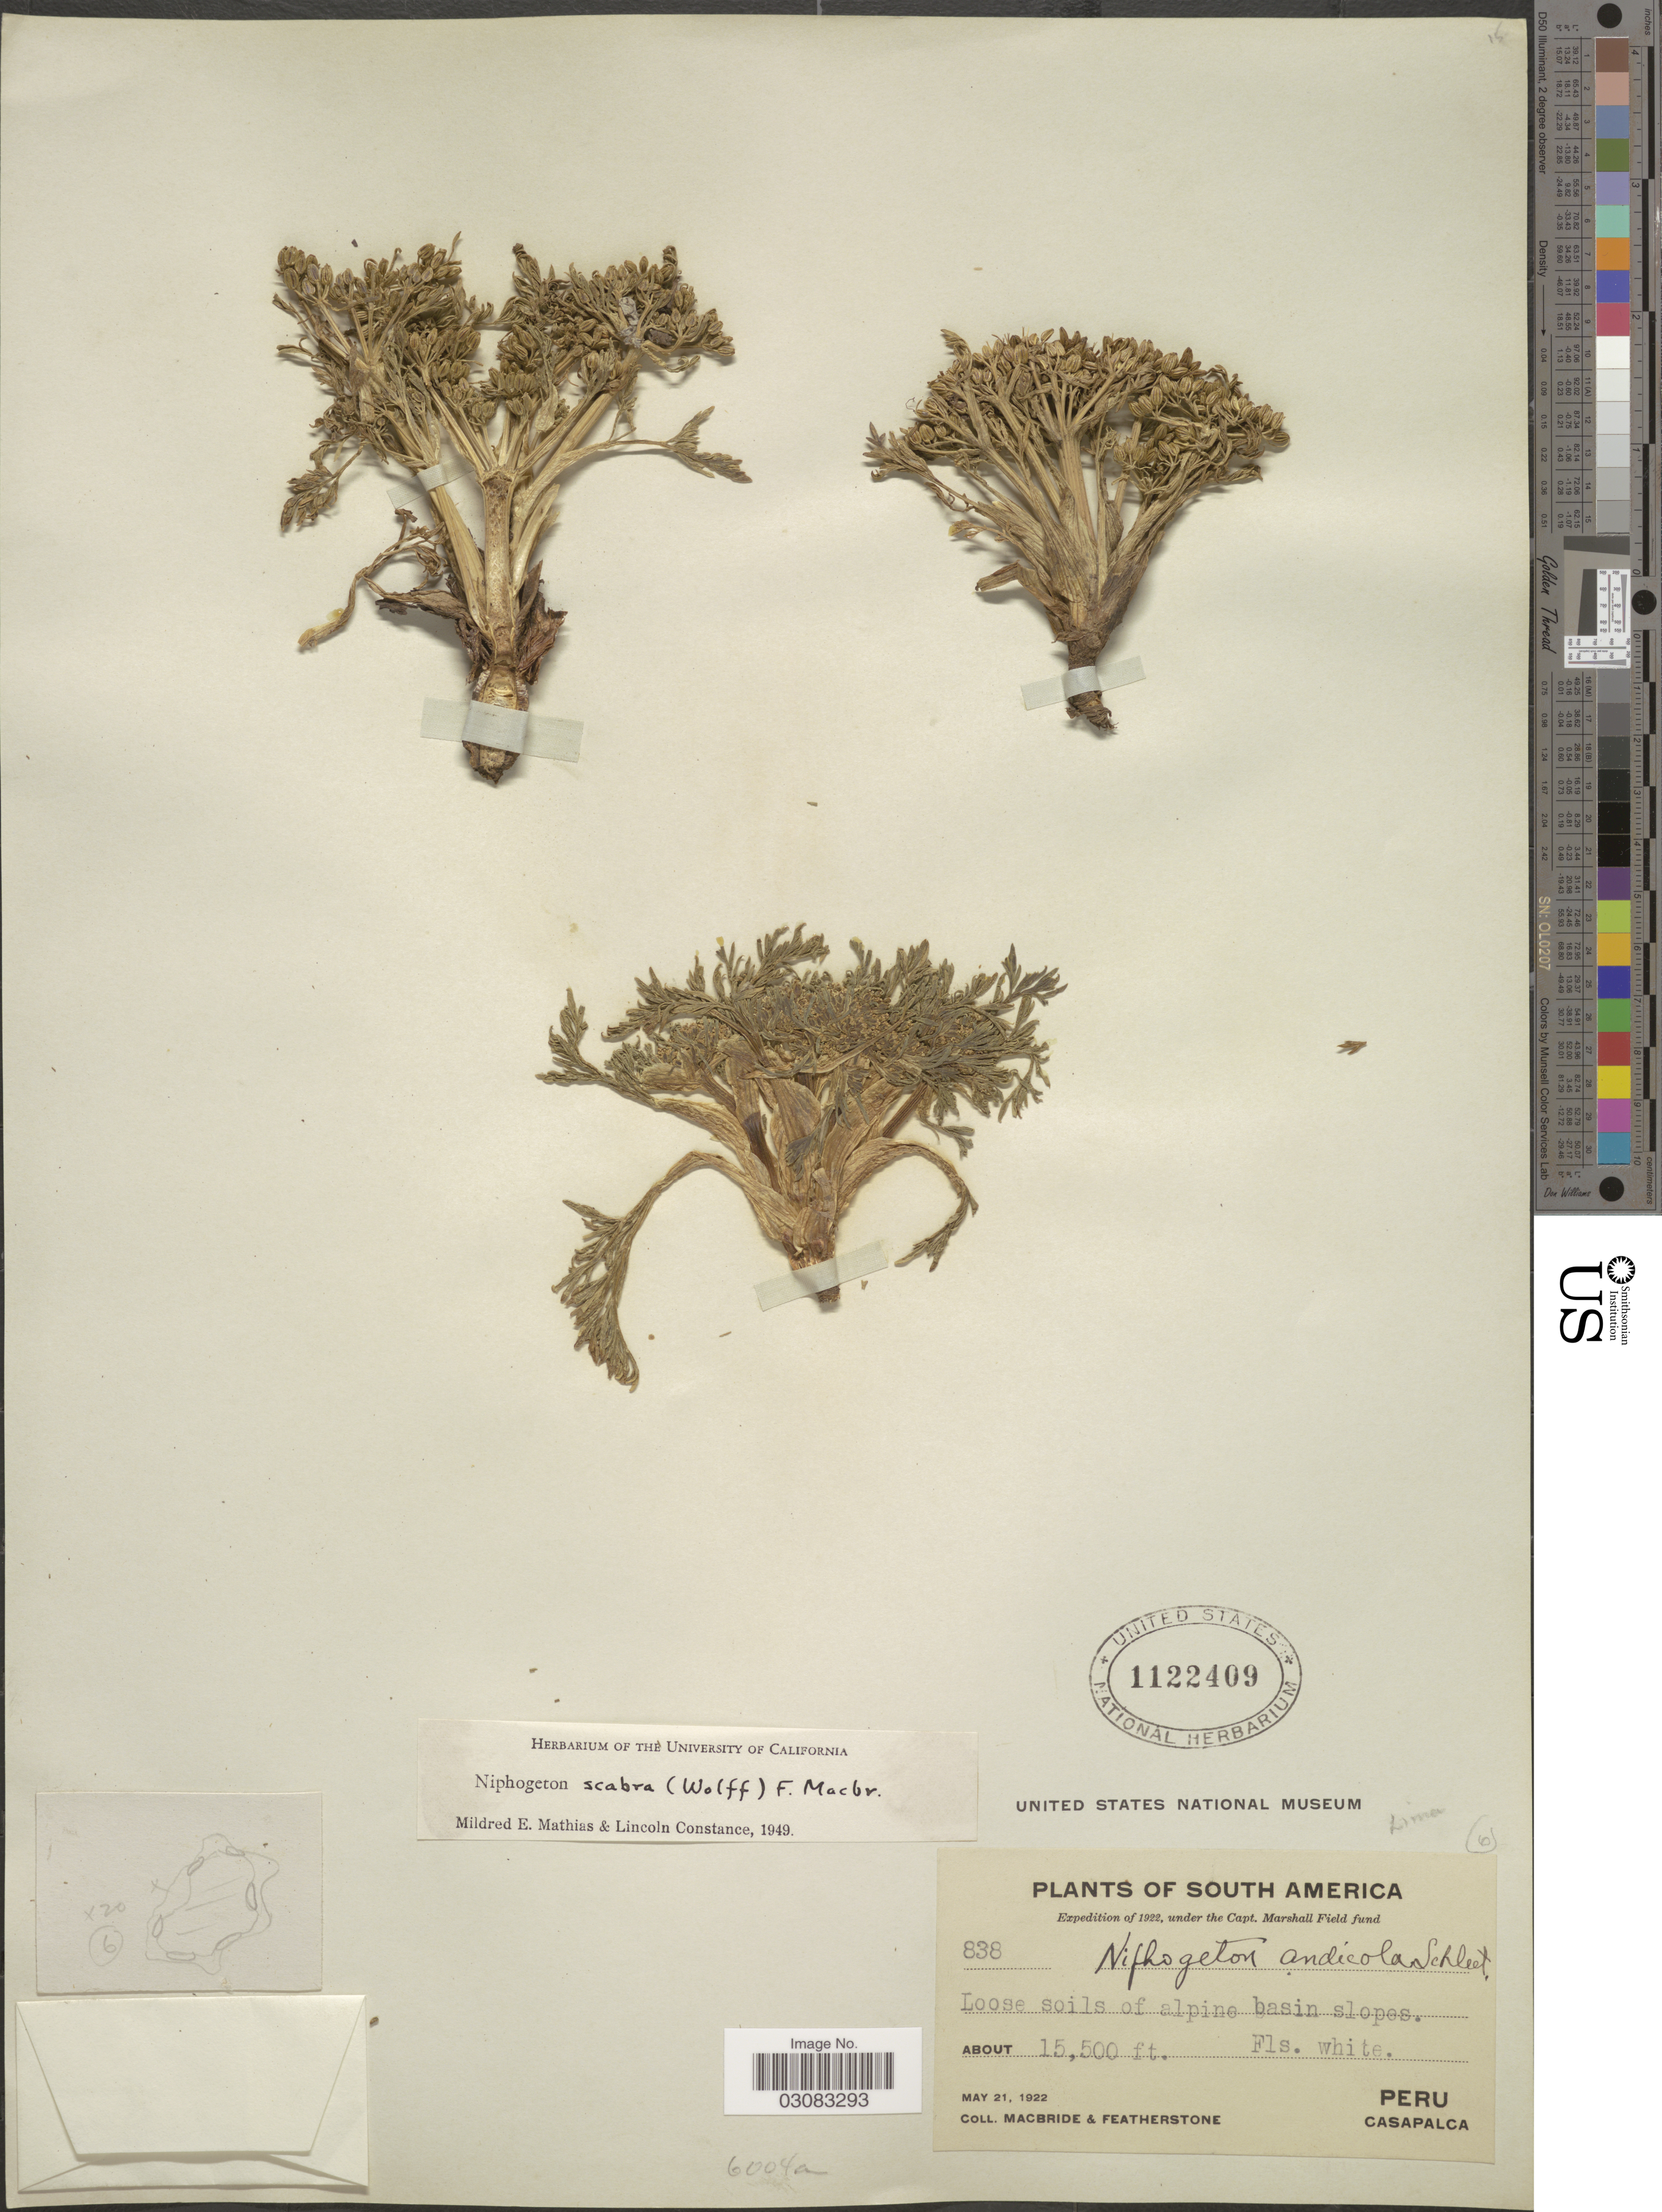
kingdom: Plantae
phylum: Tracheophyta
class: Magnoliopsida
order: Apiales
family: Apiaceae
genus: Niphogeton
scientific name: Niphogeton scabra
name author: (H. Wolff) J.F. Macbr.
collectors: Macbride, -- & -. Featherstone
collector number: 838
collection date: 1922-05-21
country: Peru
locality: Casapalca.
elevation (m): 4724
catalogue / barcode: US 1122409